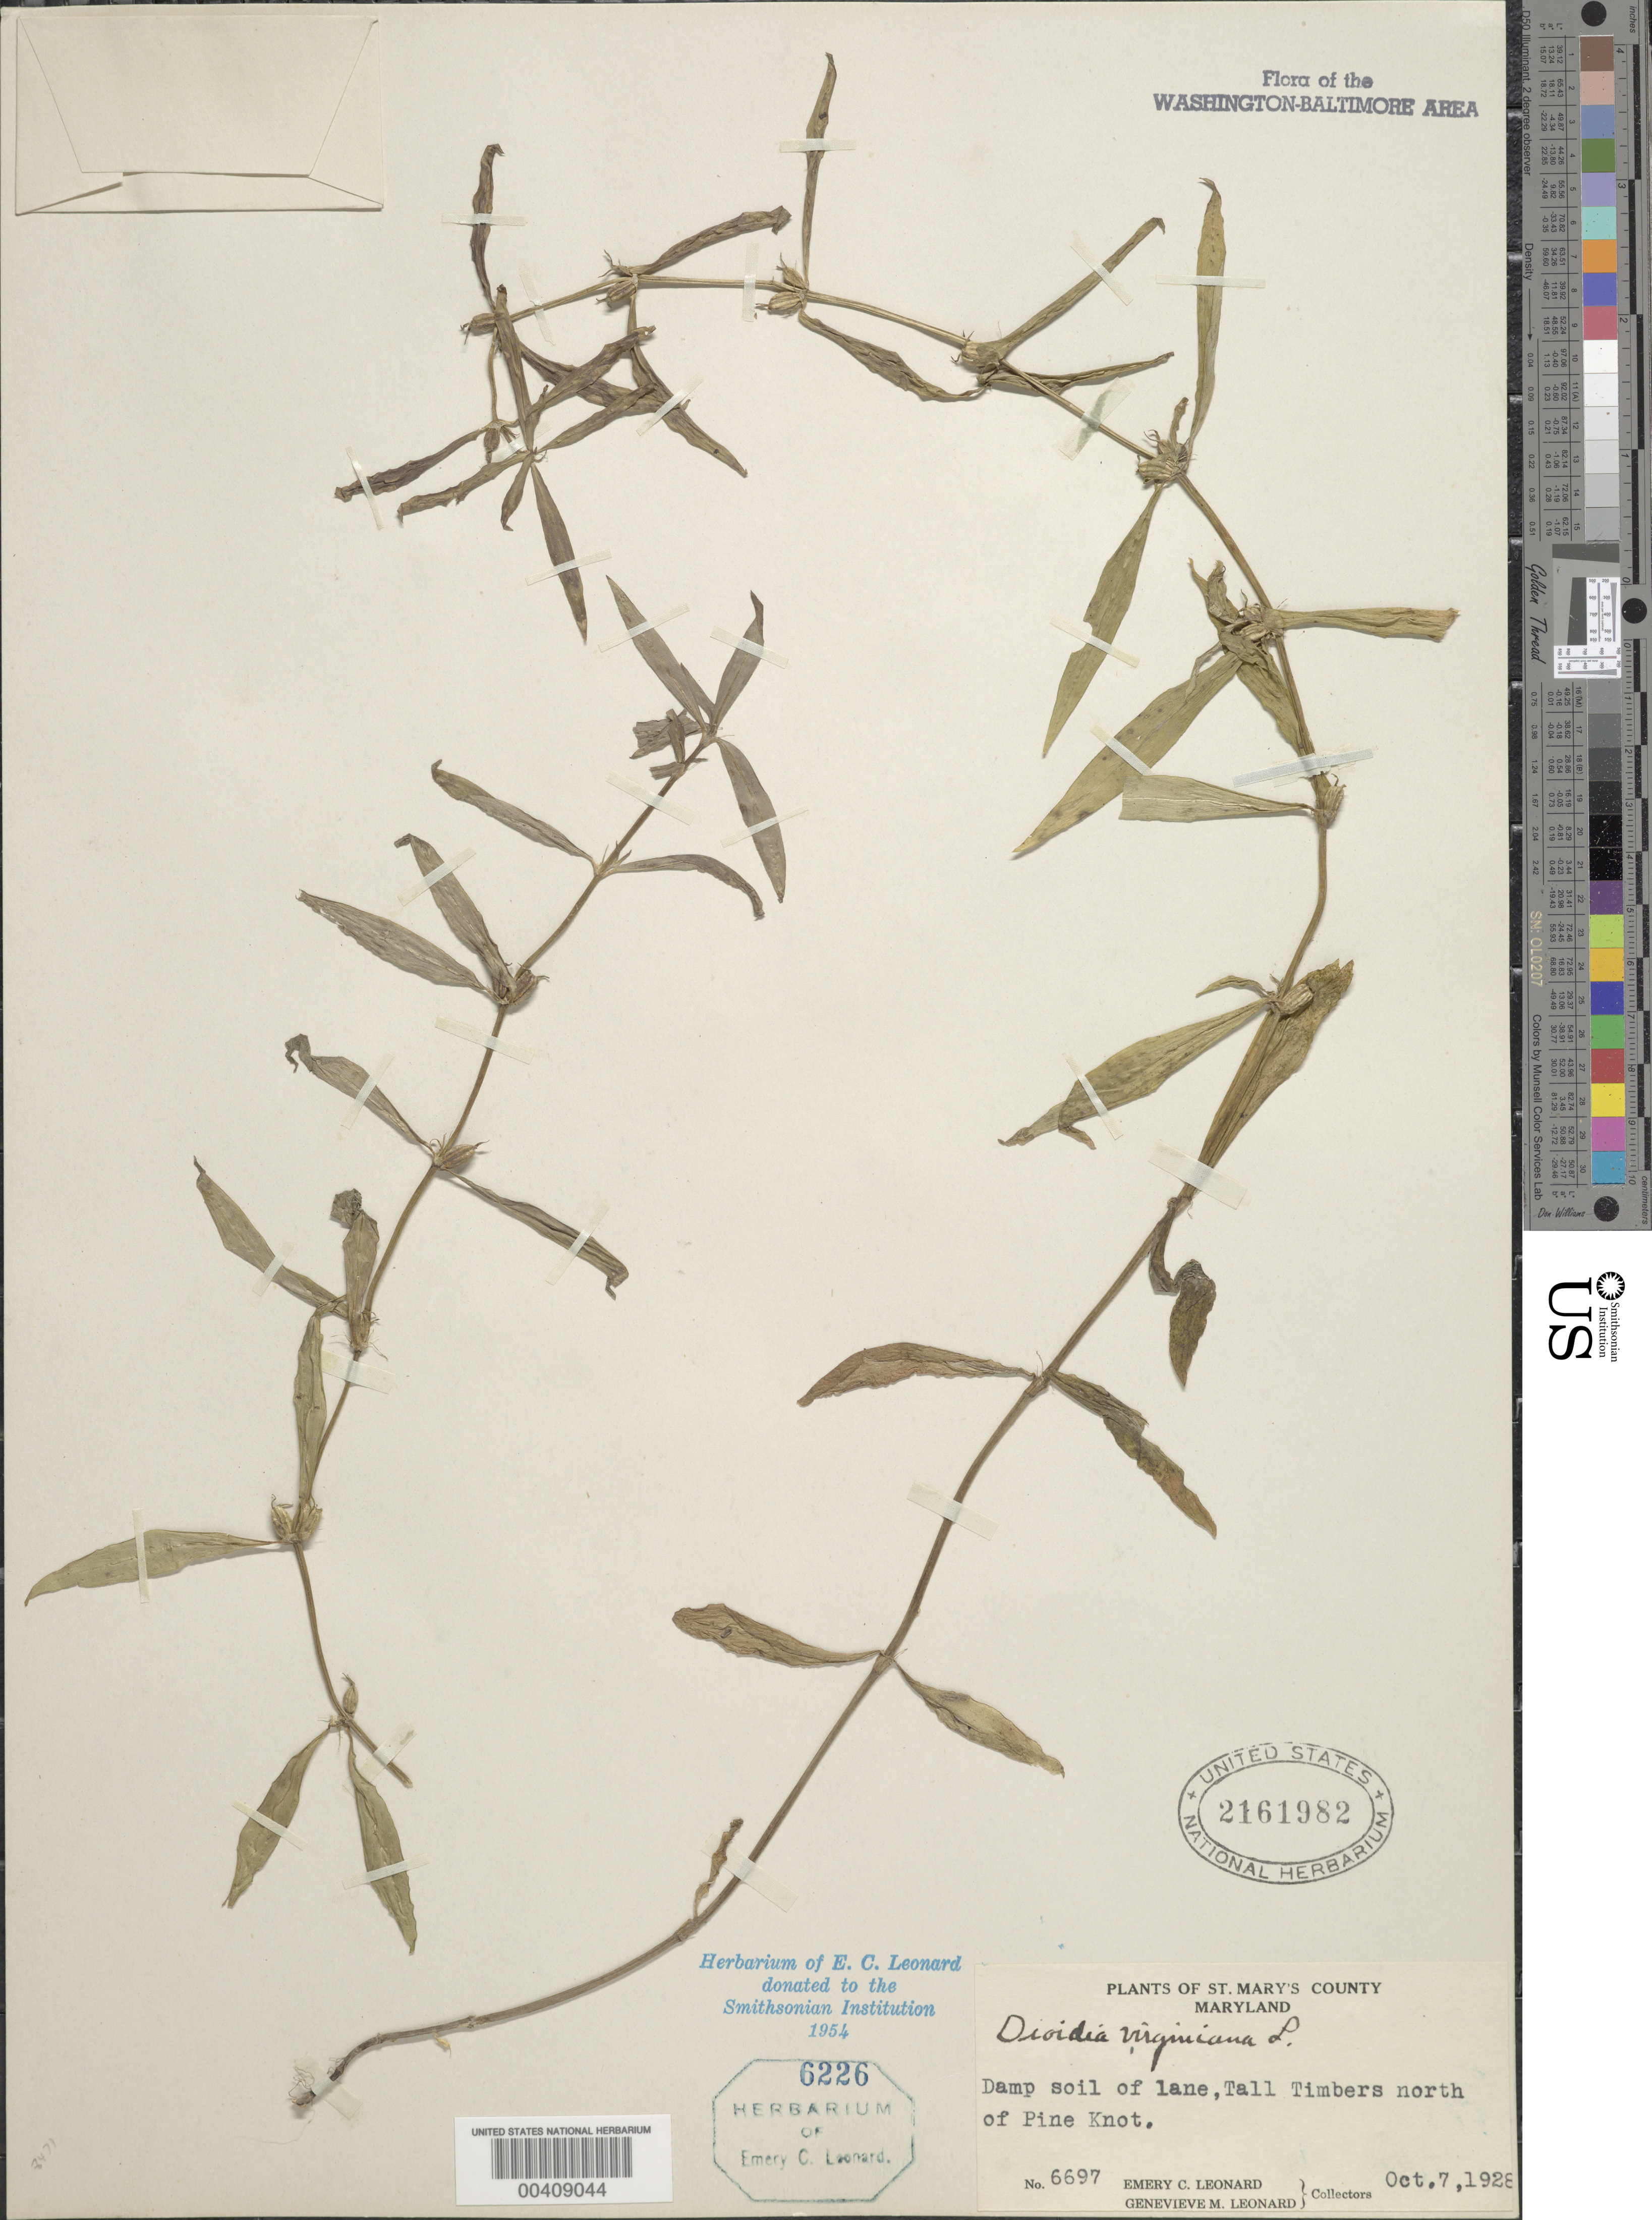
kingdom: Plantae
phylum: Tracheophyta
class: Magnoliopsida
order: Gentianales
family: Rubiaceae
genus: Diodia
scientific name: Diodia virginiana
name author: L.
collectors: E. C. Leonard & G. M. Leonard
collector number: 6697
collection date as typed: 07 Oct 1928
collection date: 1928-10-07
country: United States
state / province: Maryland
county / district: St. Mary's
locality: Tall Timbers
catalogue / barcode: US 2161982